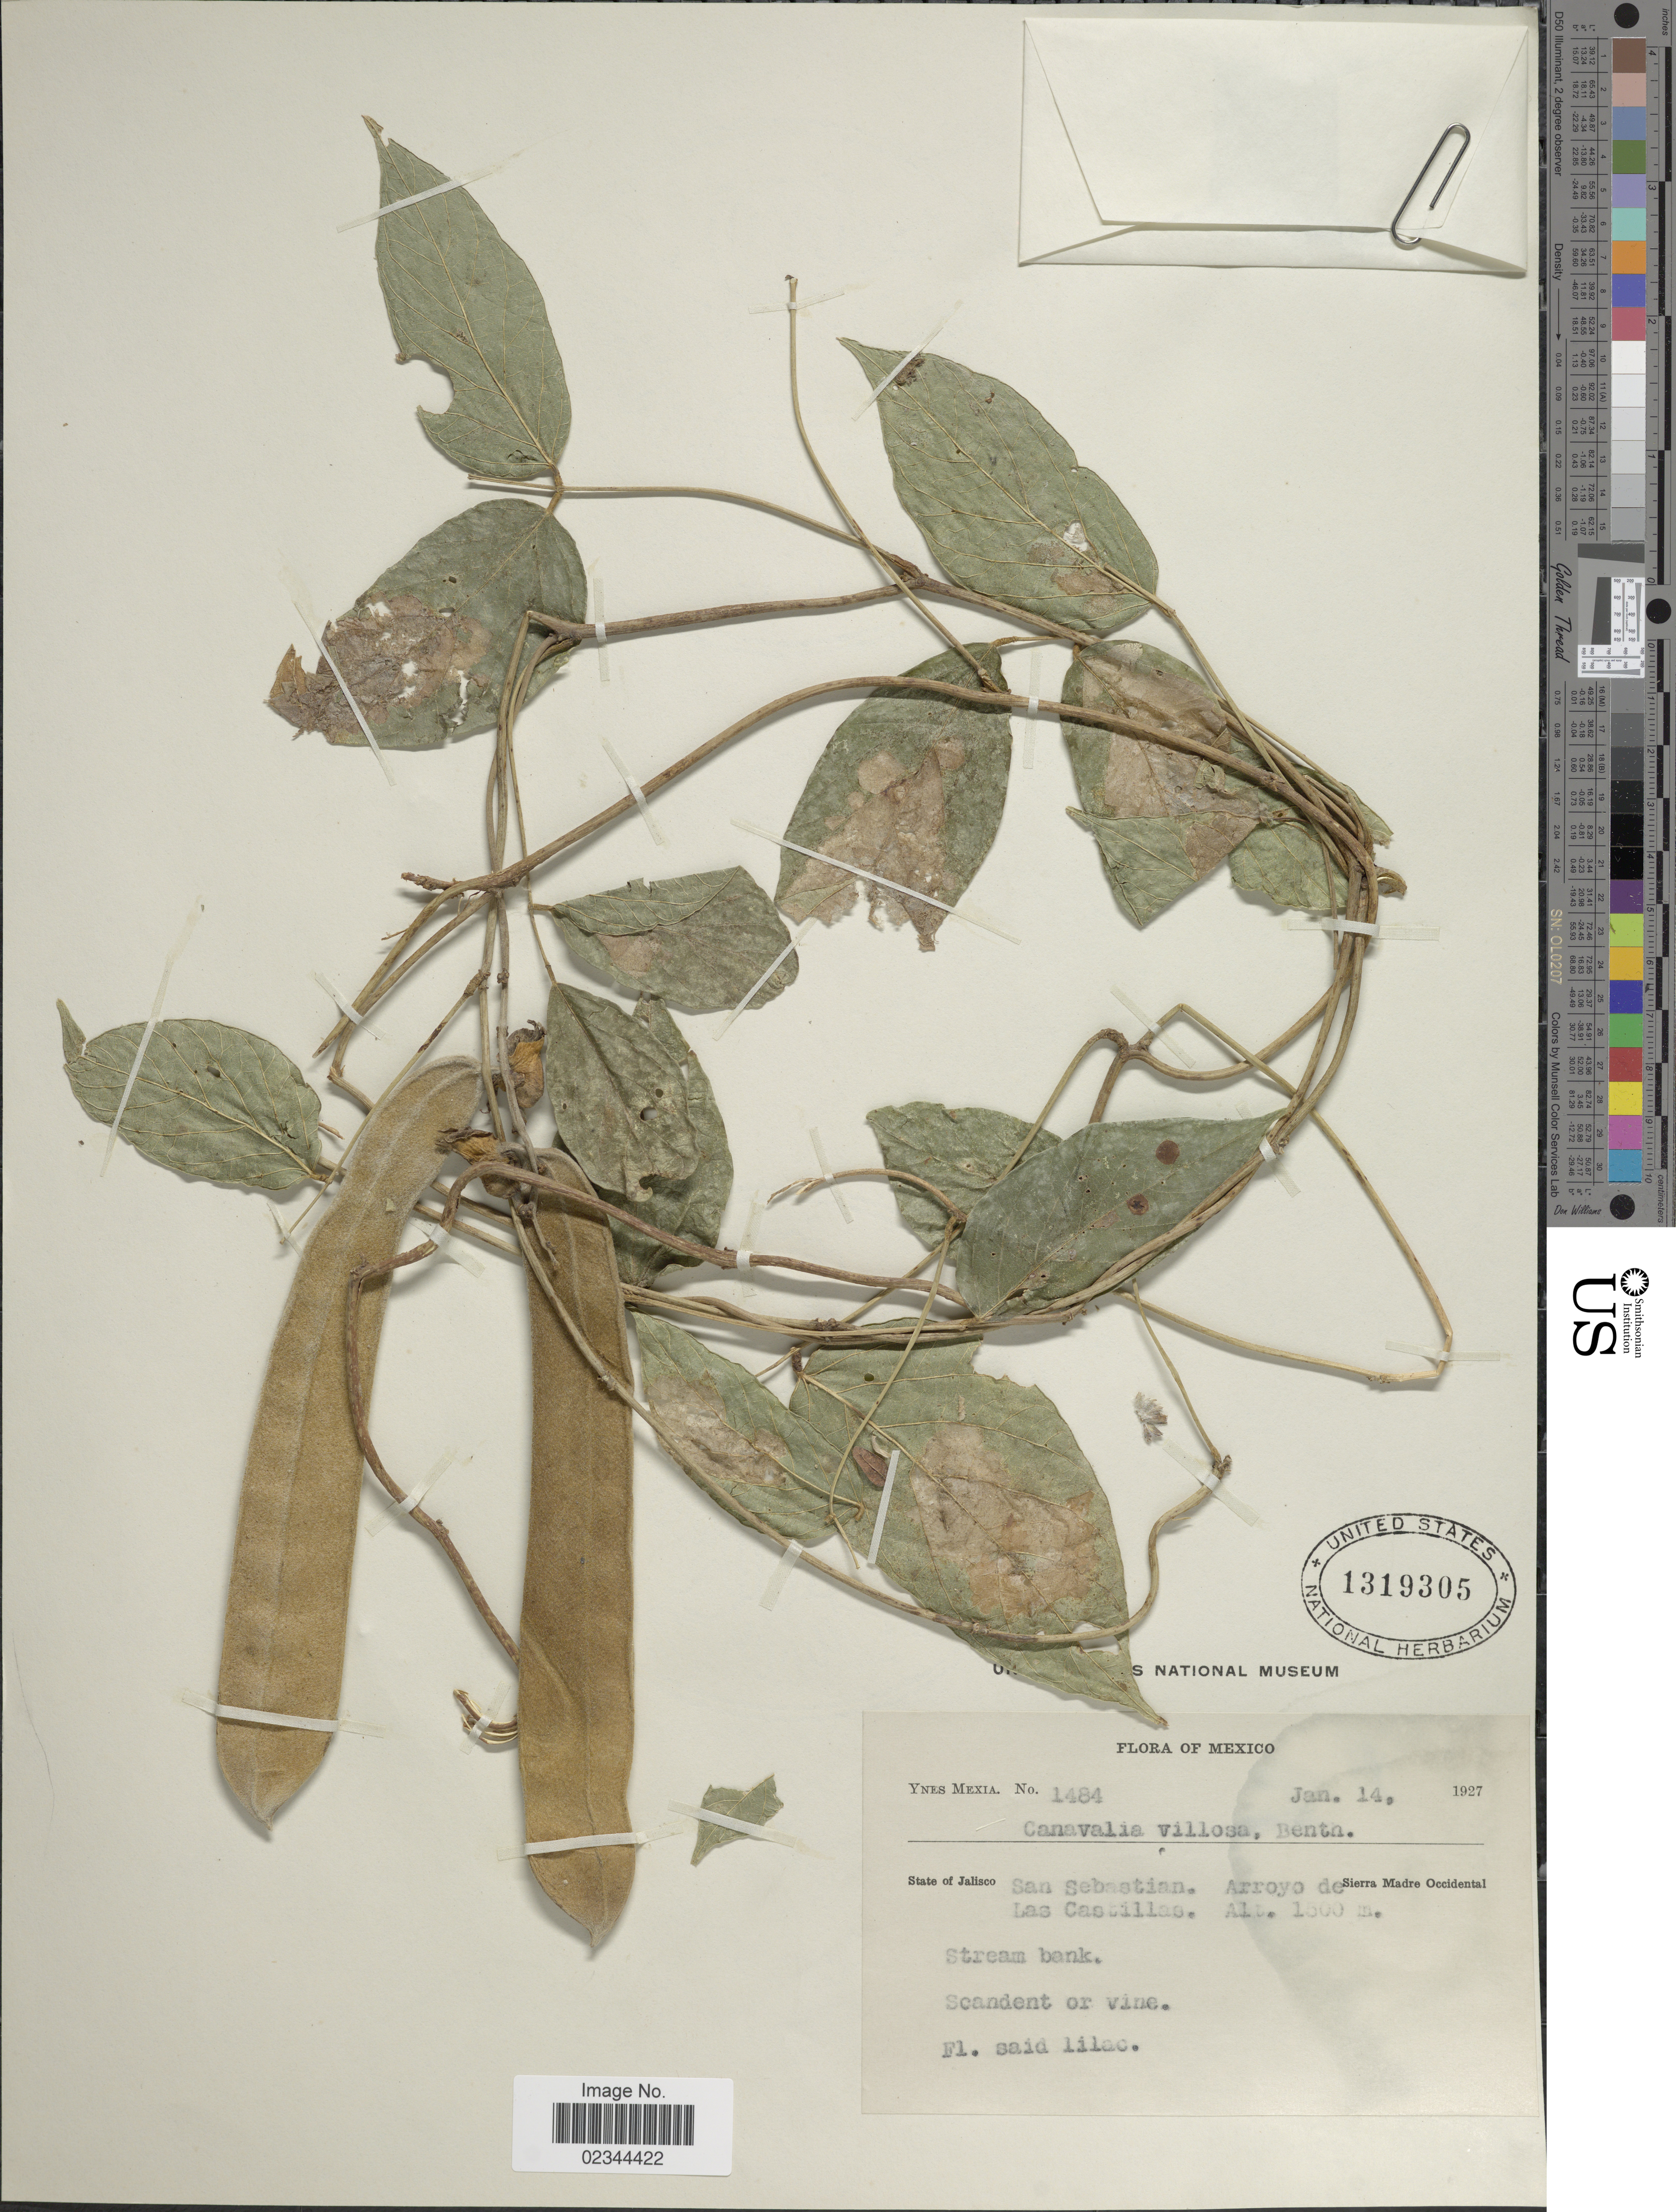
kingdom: Plantae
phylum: Tracheophyta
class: Magnoliopsida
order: Fabales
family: Fabaceae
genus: Canavalia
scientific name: Canavalia villosa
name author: Benth.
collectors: Y. Mexia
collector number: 1484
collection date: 1927-01-14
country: Mexico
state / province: Jalisco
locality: San Sebastian, Arroyo de Las Castillas, Sierra Madre Occidental.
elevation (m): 1500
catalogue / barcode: US 1319305